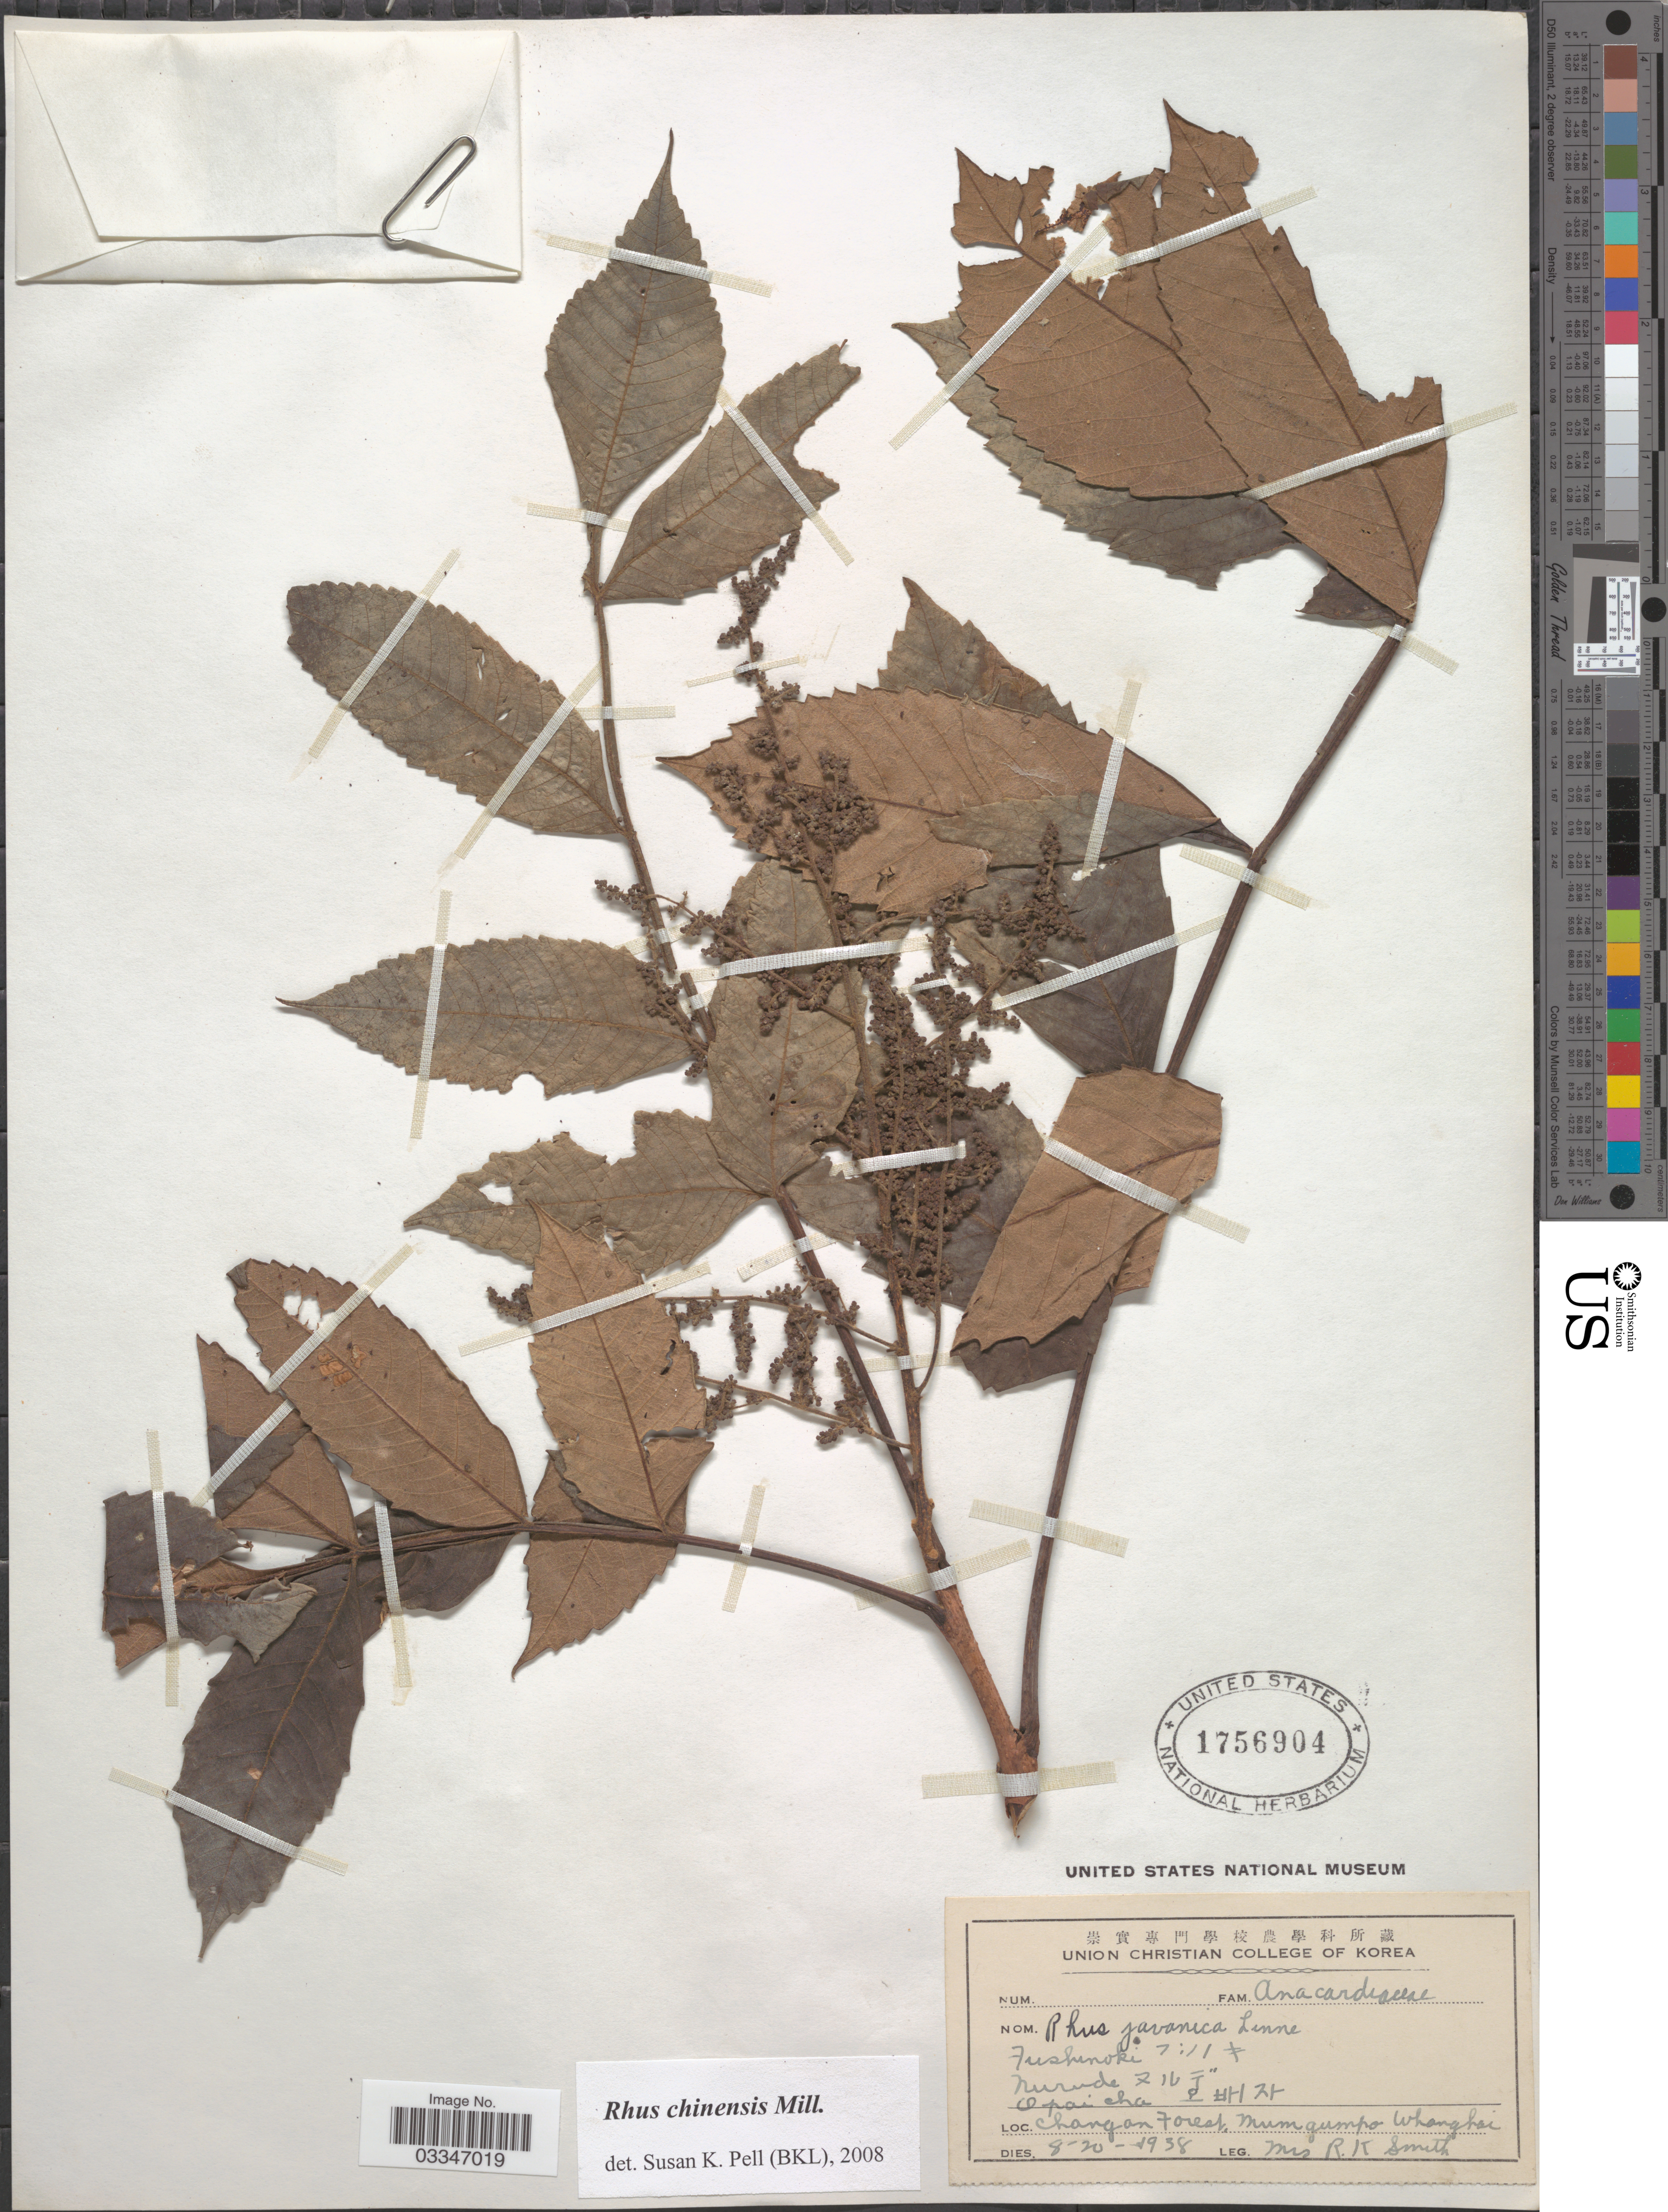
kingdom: Plantae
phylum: Tracheophyta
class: Magnoliopsida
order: Sapindales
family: Anacardiaceae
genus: Rhus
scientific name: Rhus chinensis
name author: Mill.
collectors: R. Smith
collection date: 1938-08-20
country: North Korea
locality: Changan Forest, Mymgumpo Whanghai.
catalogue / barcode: US 1756904